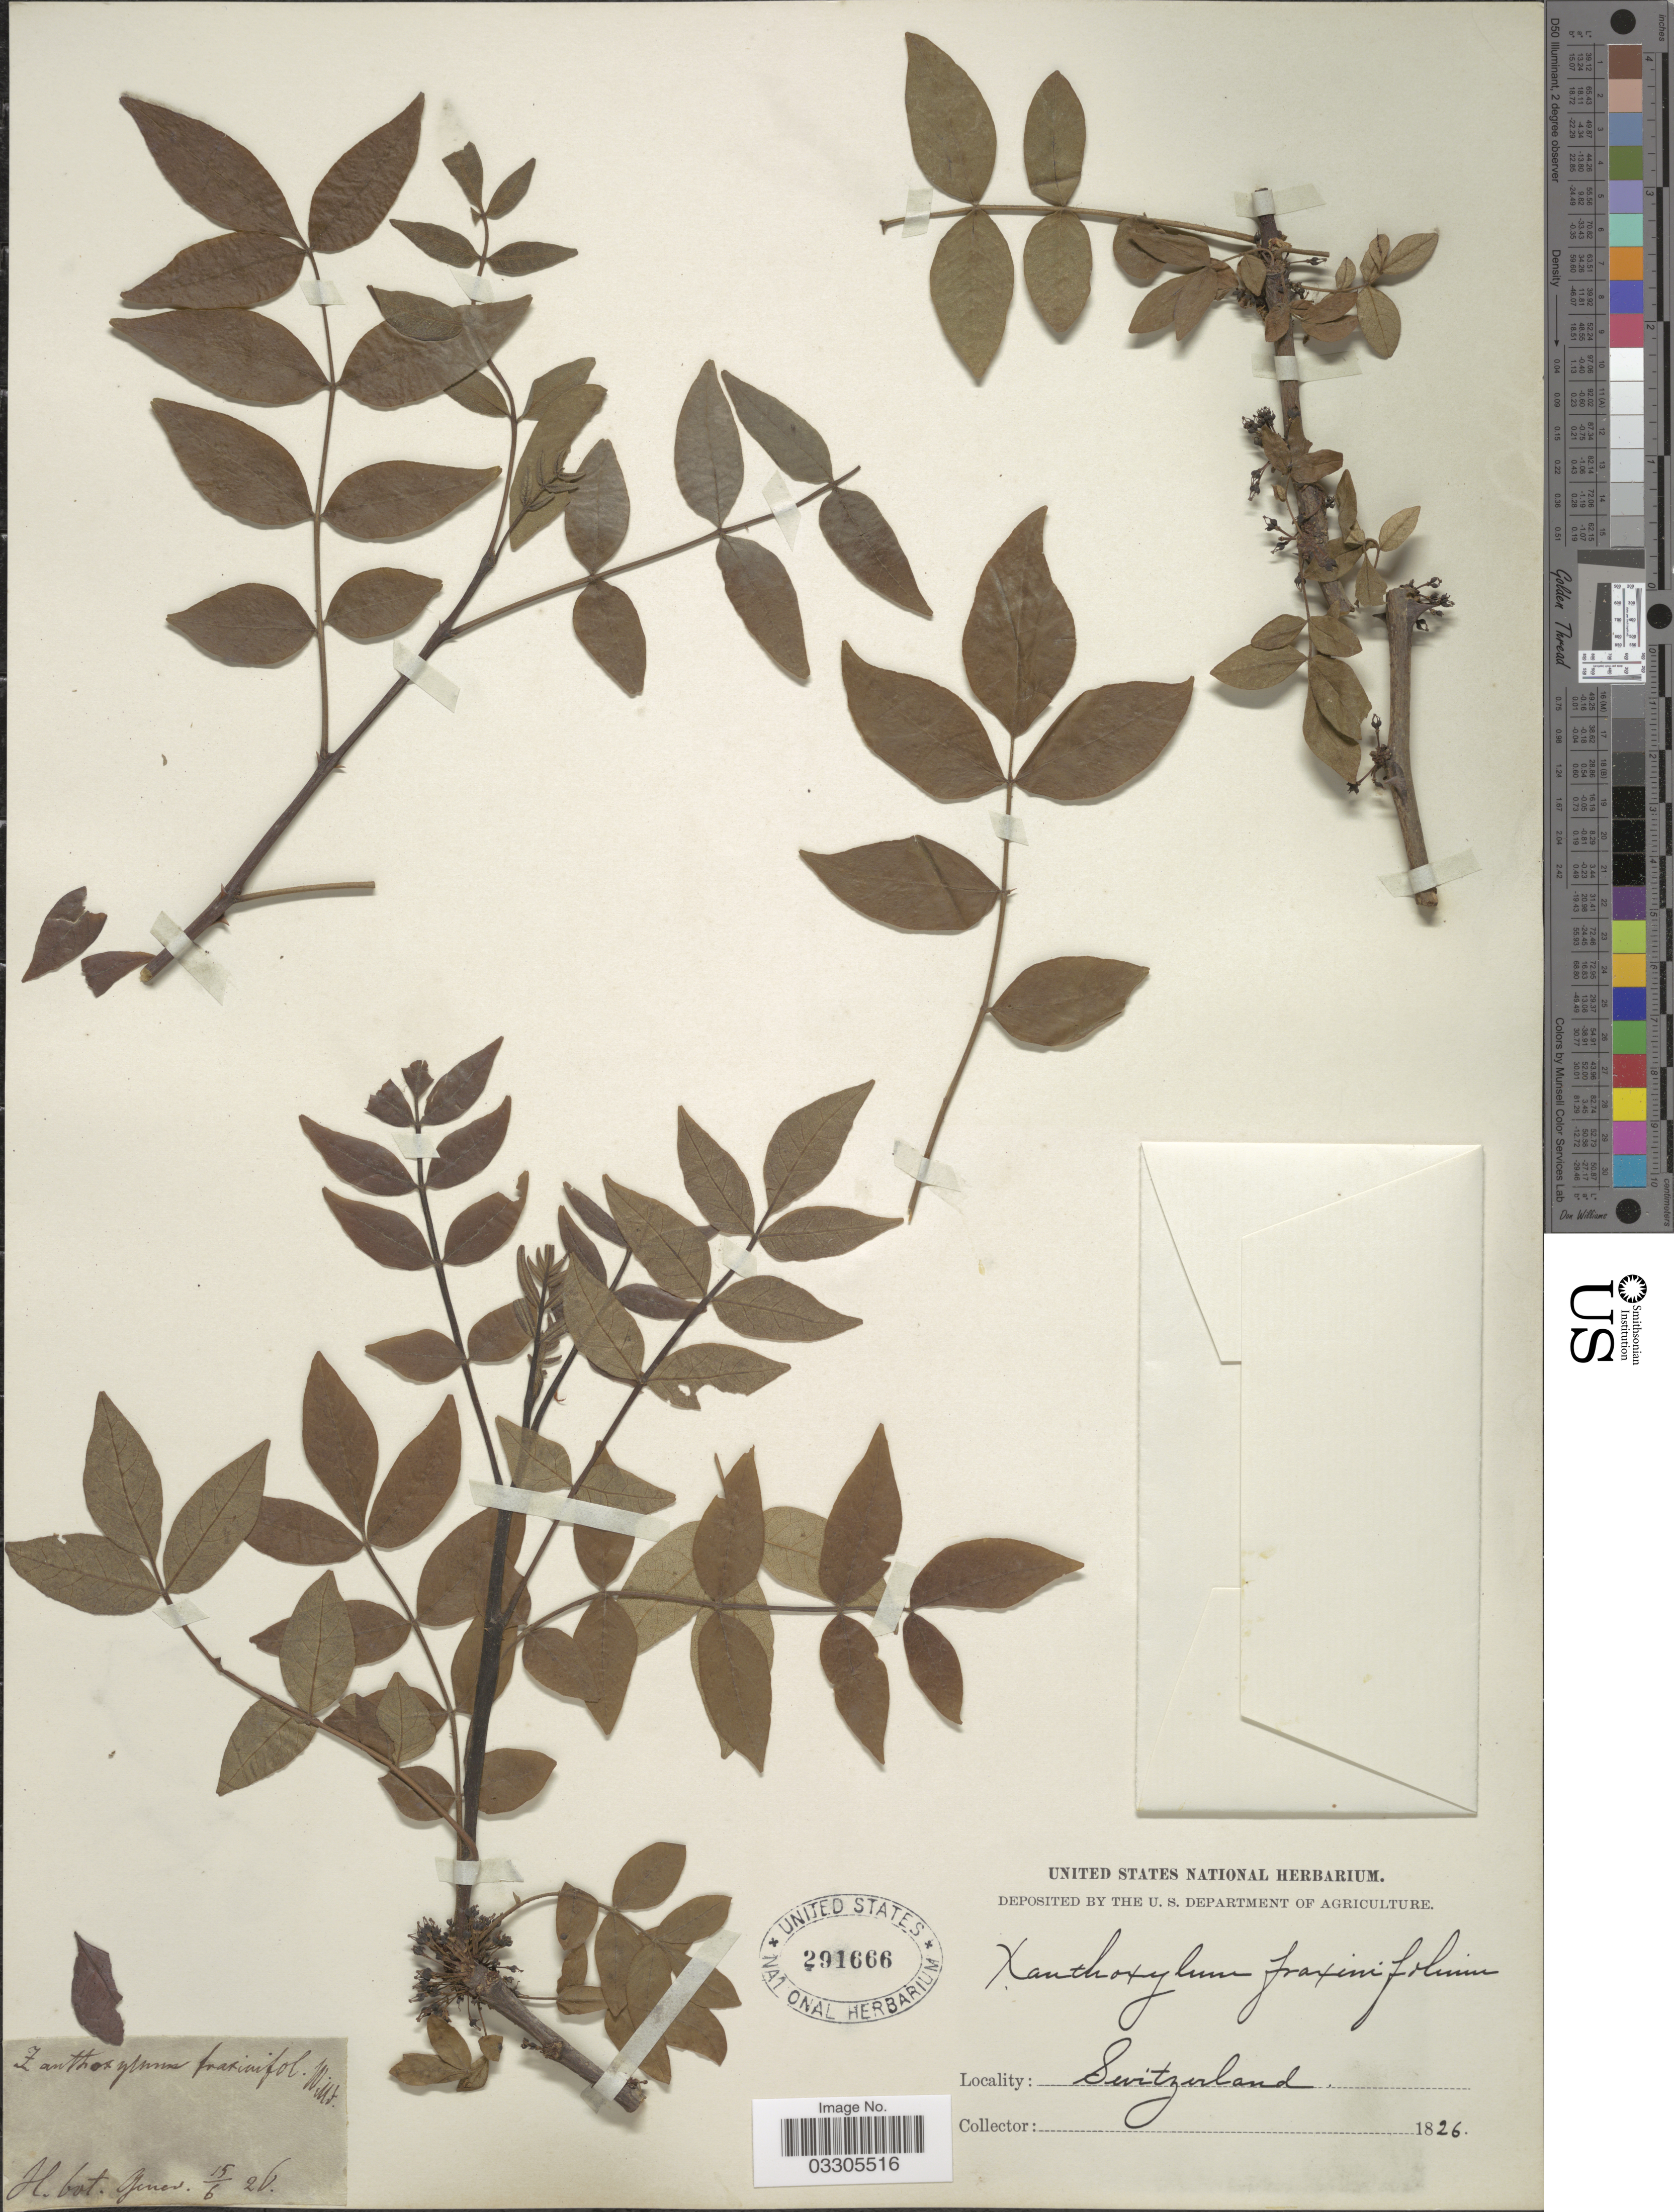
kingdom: Plantae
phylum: Tracheophyta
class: Magnoliopsida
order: Sapindales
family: Rutaceae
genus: Zanthoxylum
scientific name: Zanthoxylum fraxineum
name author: Willd.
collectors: ex herb. United States National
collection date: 1826-06-15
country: Switzerland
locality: H. bot. Genev.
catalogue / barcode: US 291666